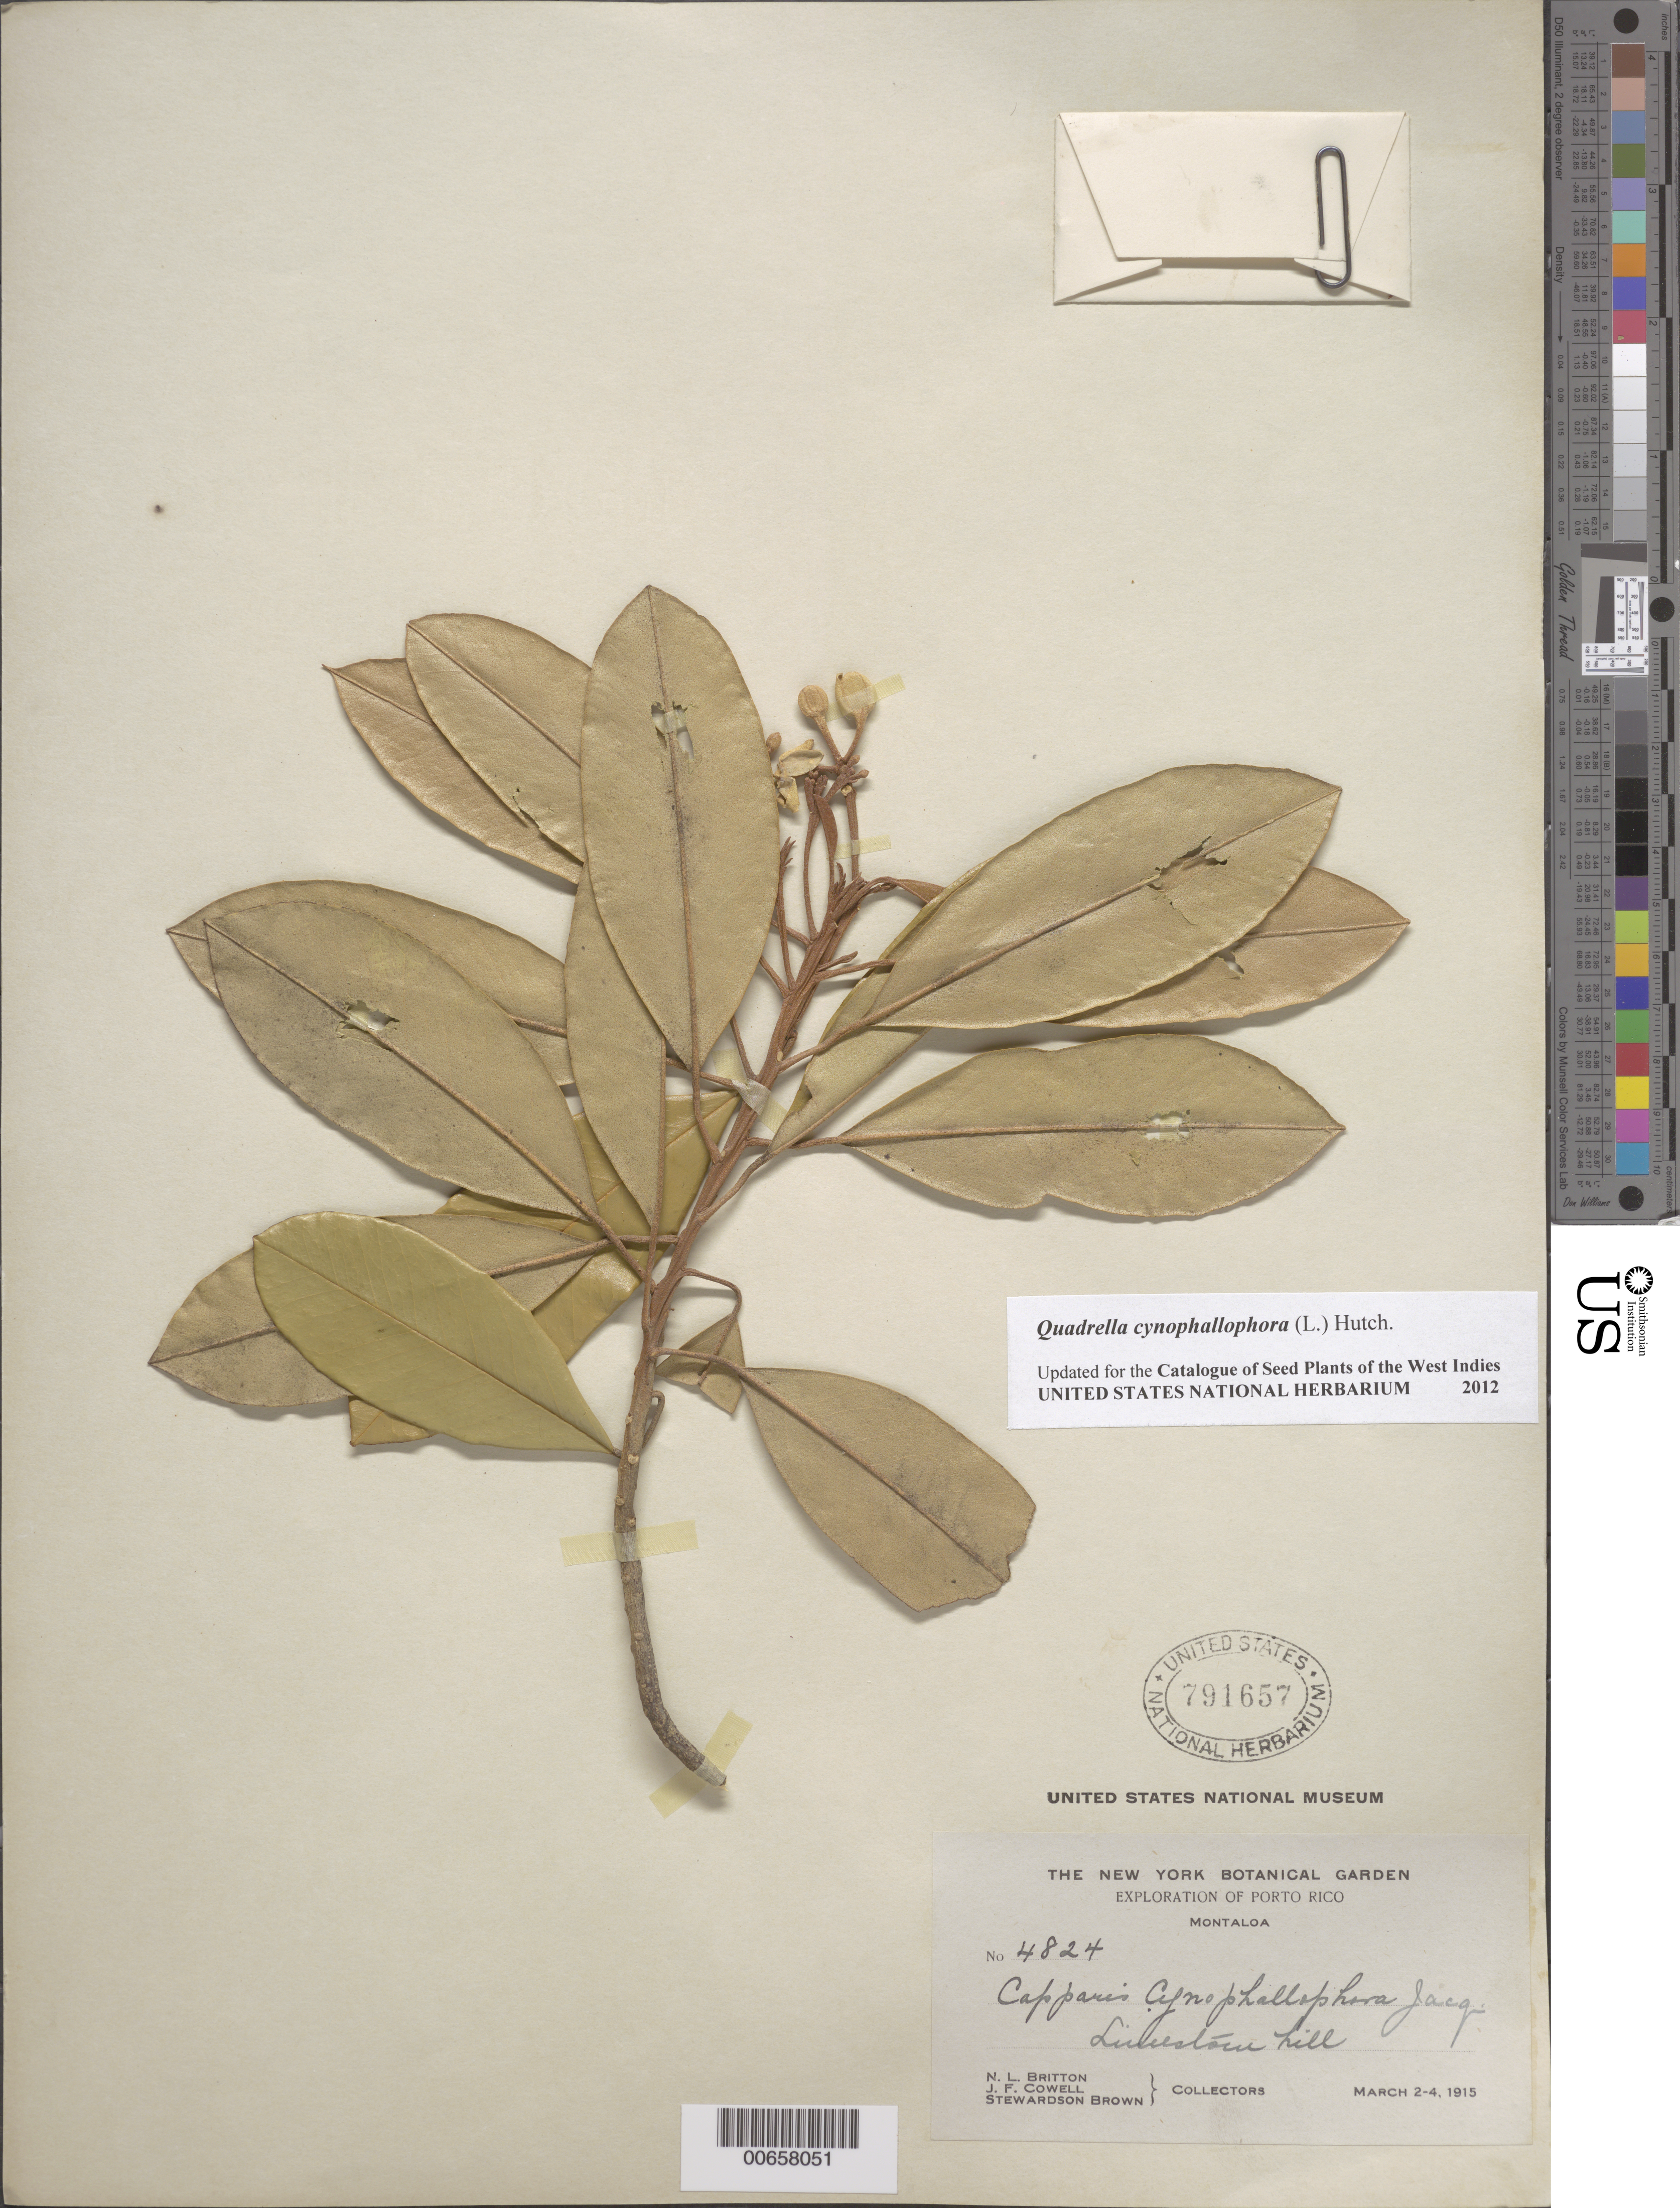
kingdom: Plantae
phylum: Tracheophyta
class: Magnoliopsida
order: Brassicales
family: Capparaceae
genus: Capparis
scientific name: Capparis cynophallophora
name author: L.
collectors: N. Britton, J. F. Cowell & S. Brown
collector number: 4824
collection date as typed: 02 Mar 1915 to 04 Mar 1915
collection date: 1915-03-02/1915-03-04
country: Puerto Rico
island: Greater Antilles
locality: Montaloa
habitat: Limestone hill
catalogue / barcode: US 791657